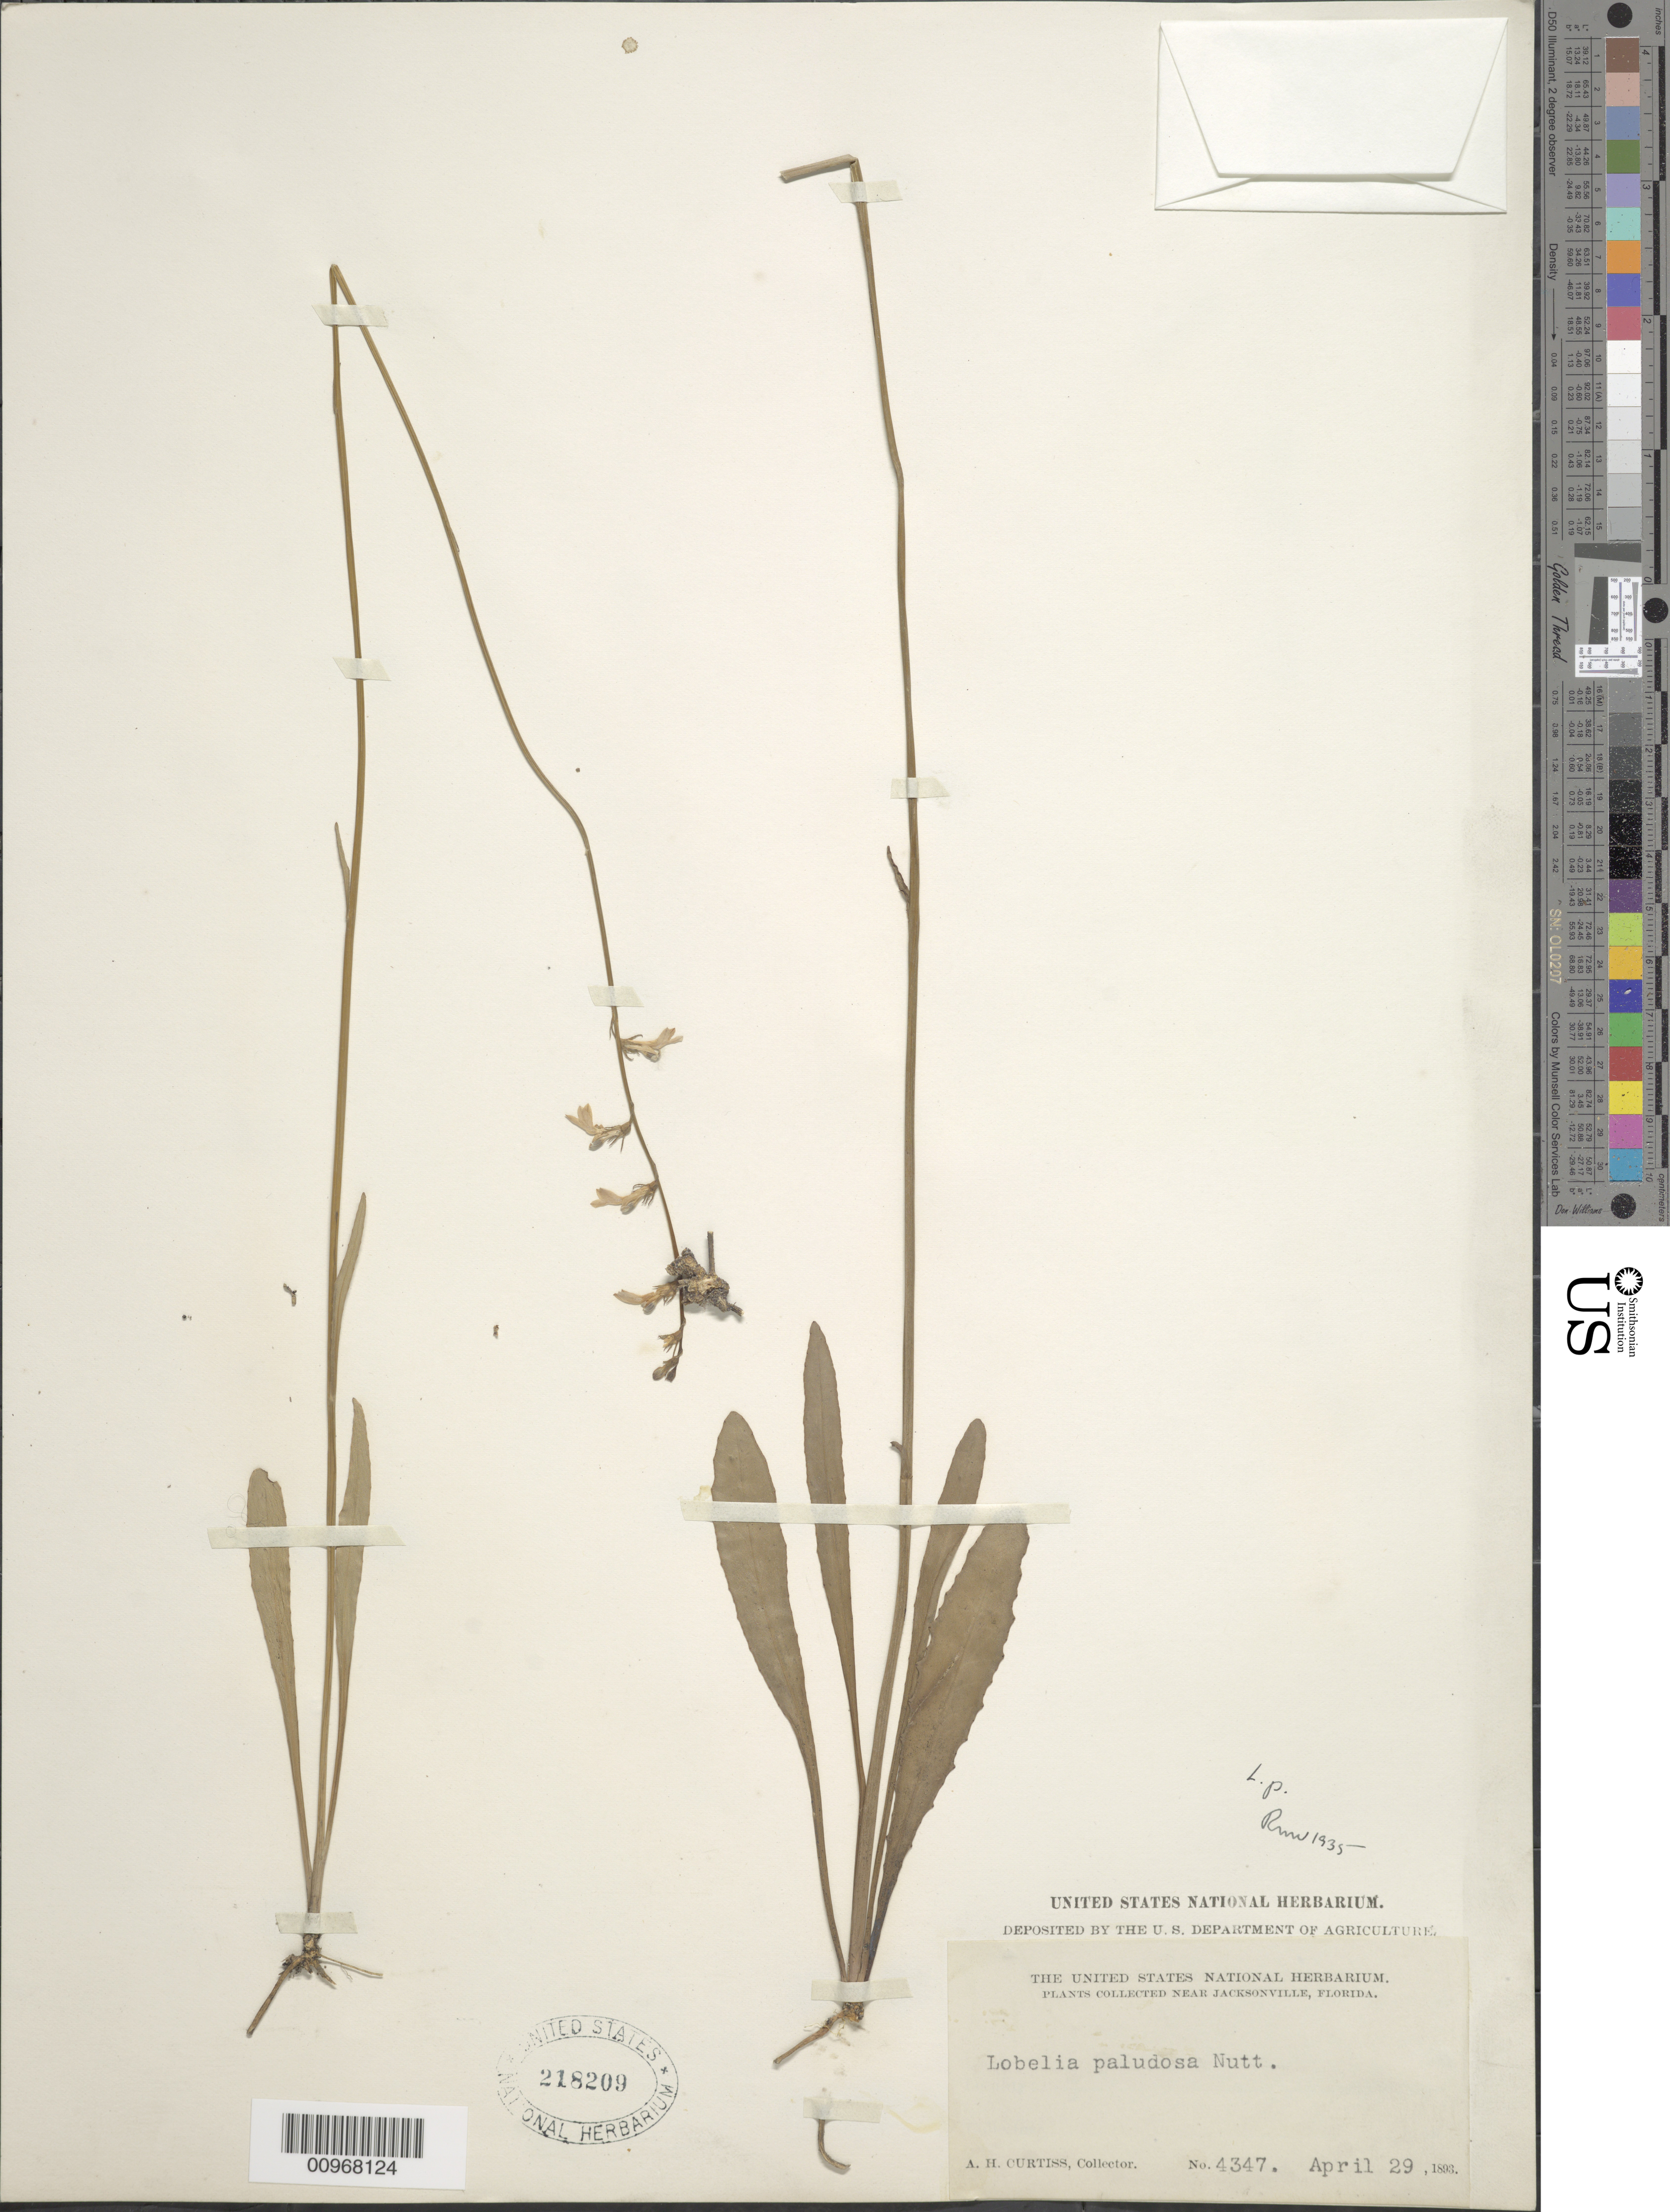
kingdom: Plantae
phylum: Tracheophyta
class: Magnoliopsida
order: Asterales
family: Campanulaceae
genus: Lobelia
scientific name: Lobelia paludosa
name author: Nutt.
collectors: A. H. Curtiss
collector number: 4347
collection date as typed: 29 Apr 1893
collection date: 1893-04-29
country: United States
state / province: Florida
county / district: Duval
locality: Near Jacksonville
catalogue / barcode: US 218209